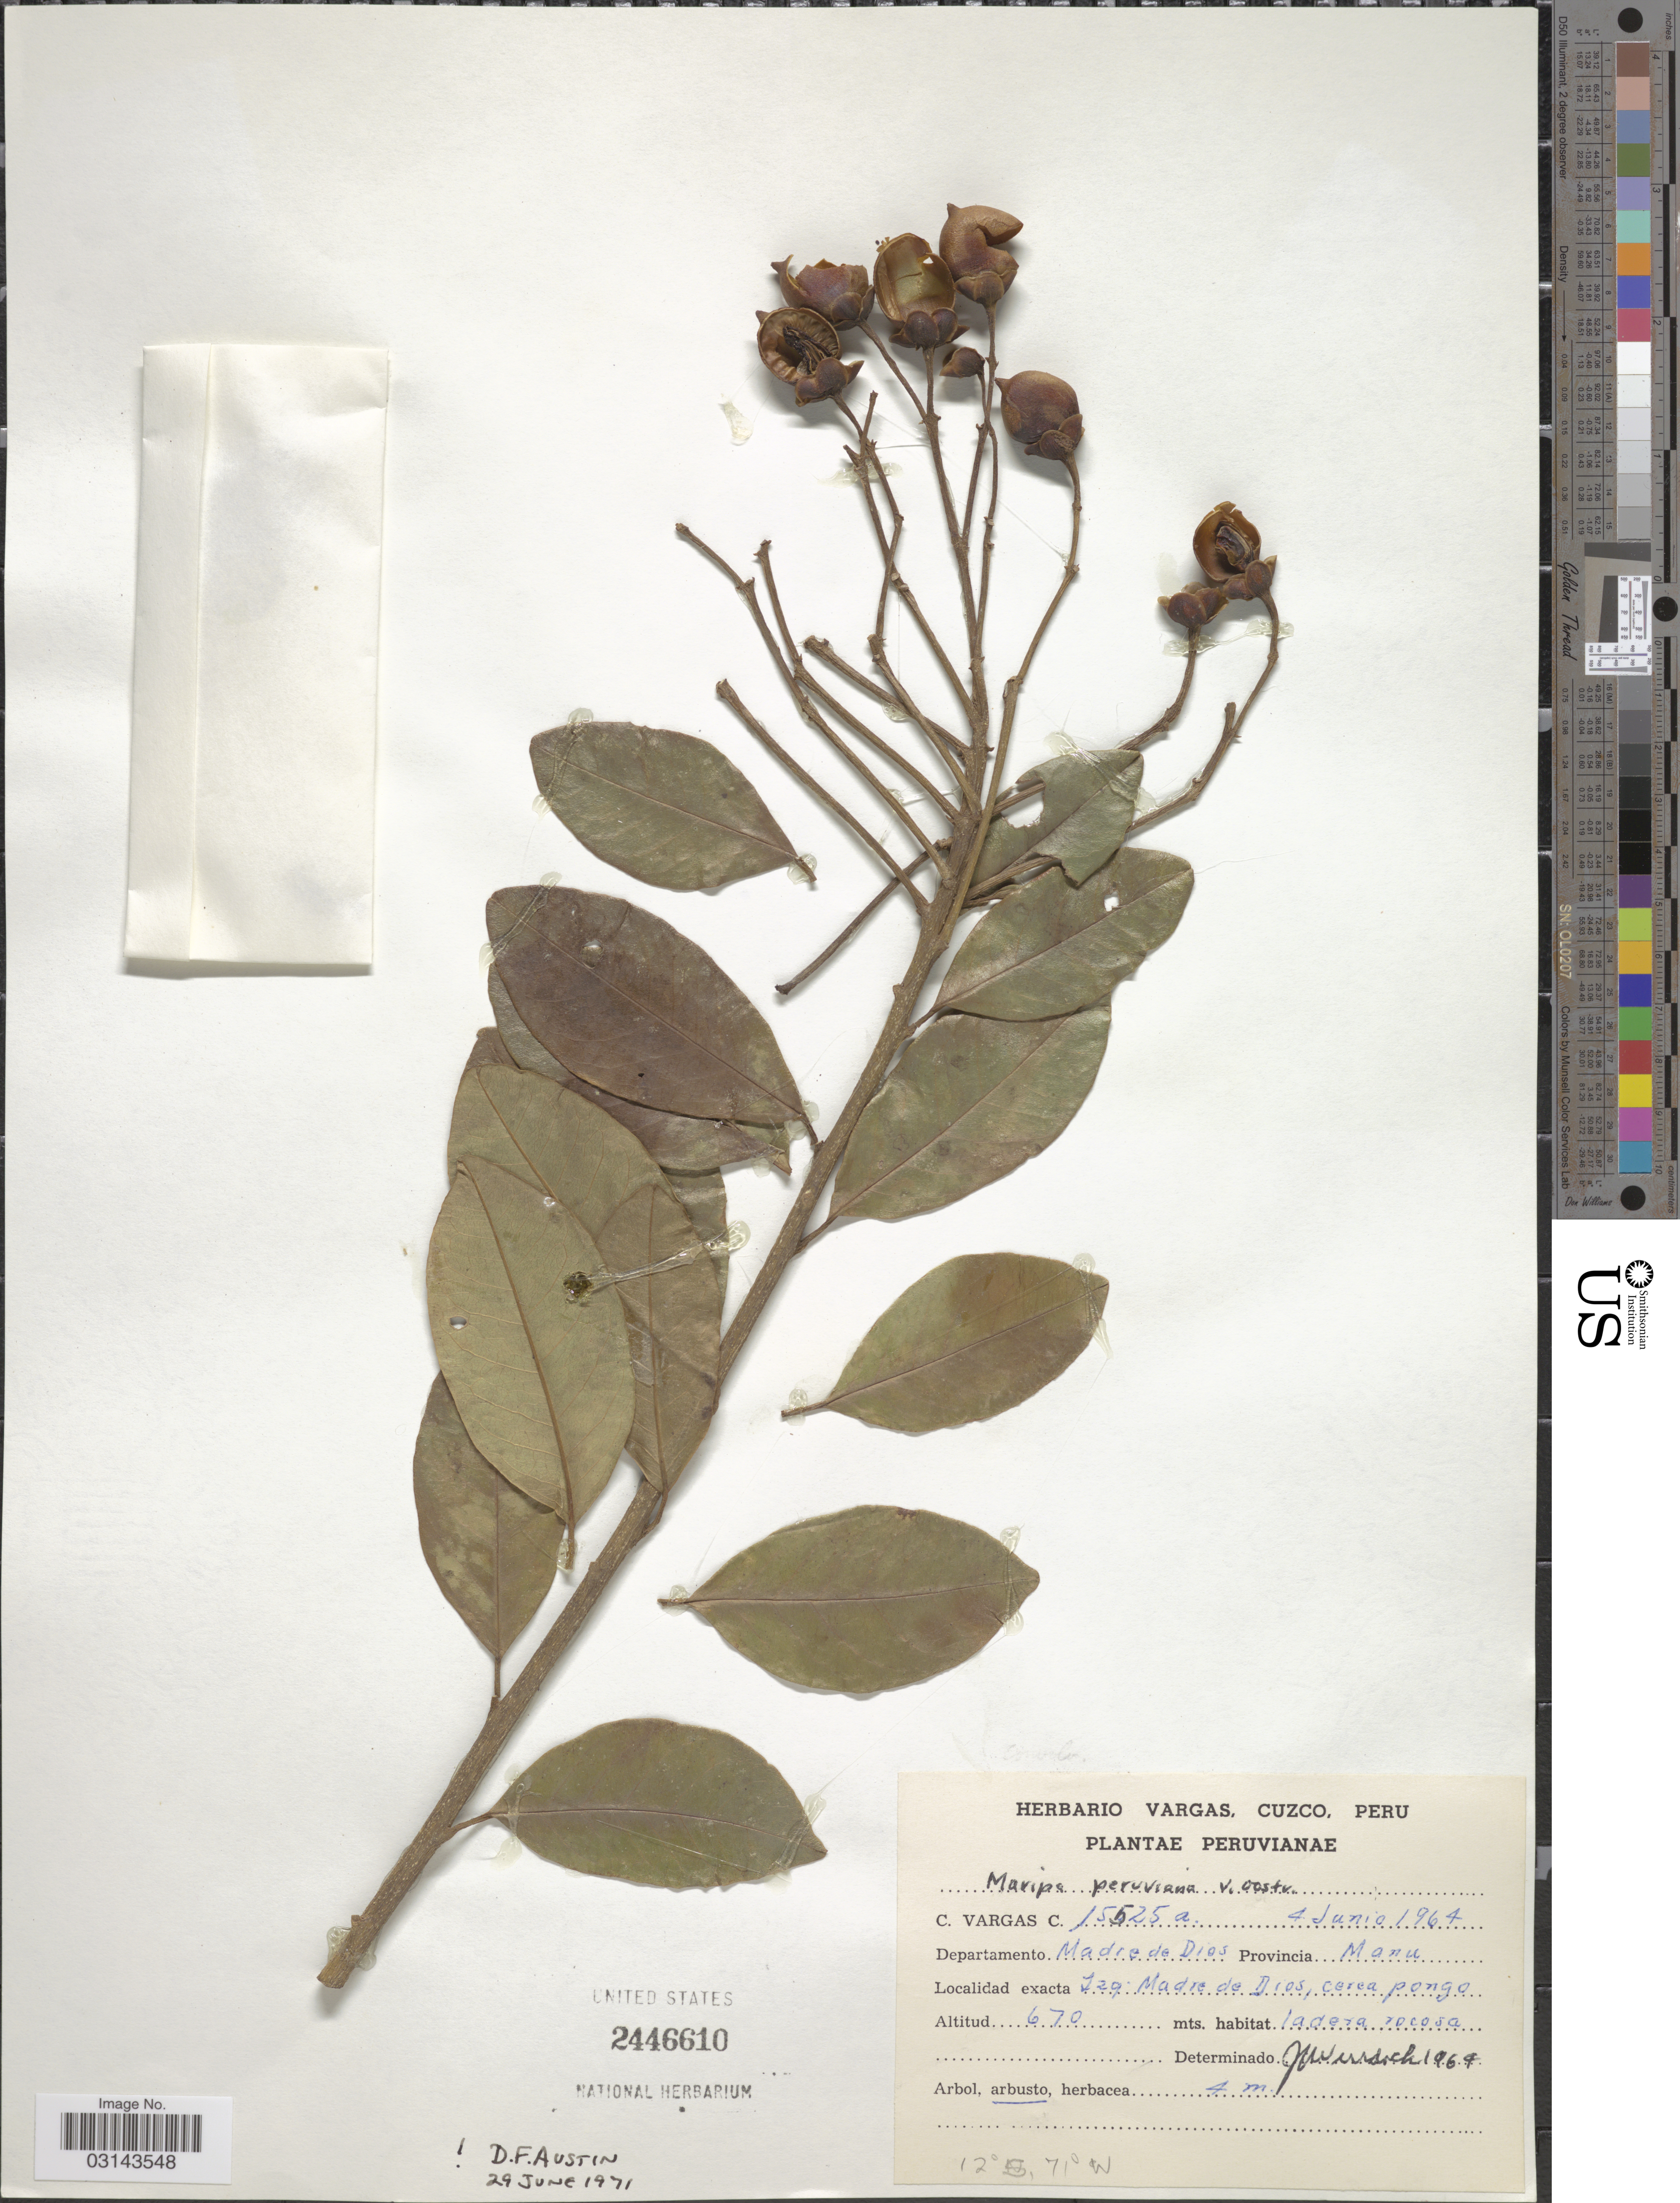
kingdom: Plantae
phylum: Tracheophyta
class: Magnoliopsida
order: Solanales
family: Convolvulaceae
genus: Maripa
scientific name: Maripa peruviana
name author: Ooststr.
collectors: C. Vargas Calderón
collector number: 15525a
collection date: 1964-06-04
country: Peru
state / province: Madre de Dios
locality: Departamento Madre de Dios. Provincia Manu. Izq. Madre de Dios, cerca pongo.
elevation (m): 670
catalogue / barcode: US 2446610